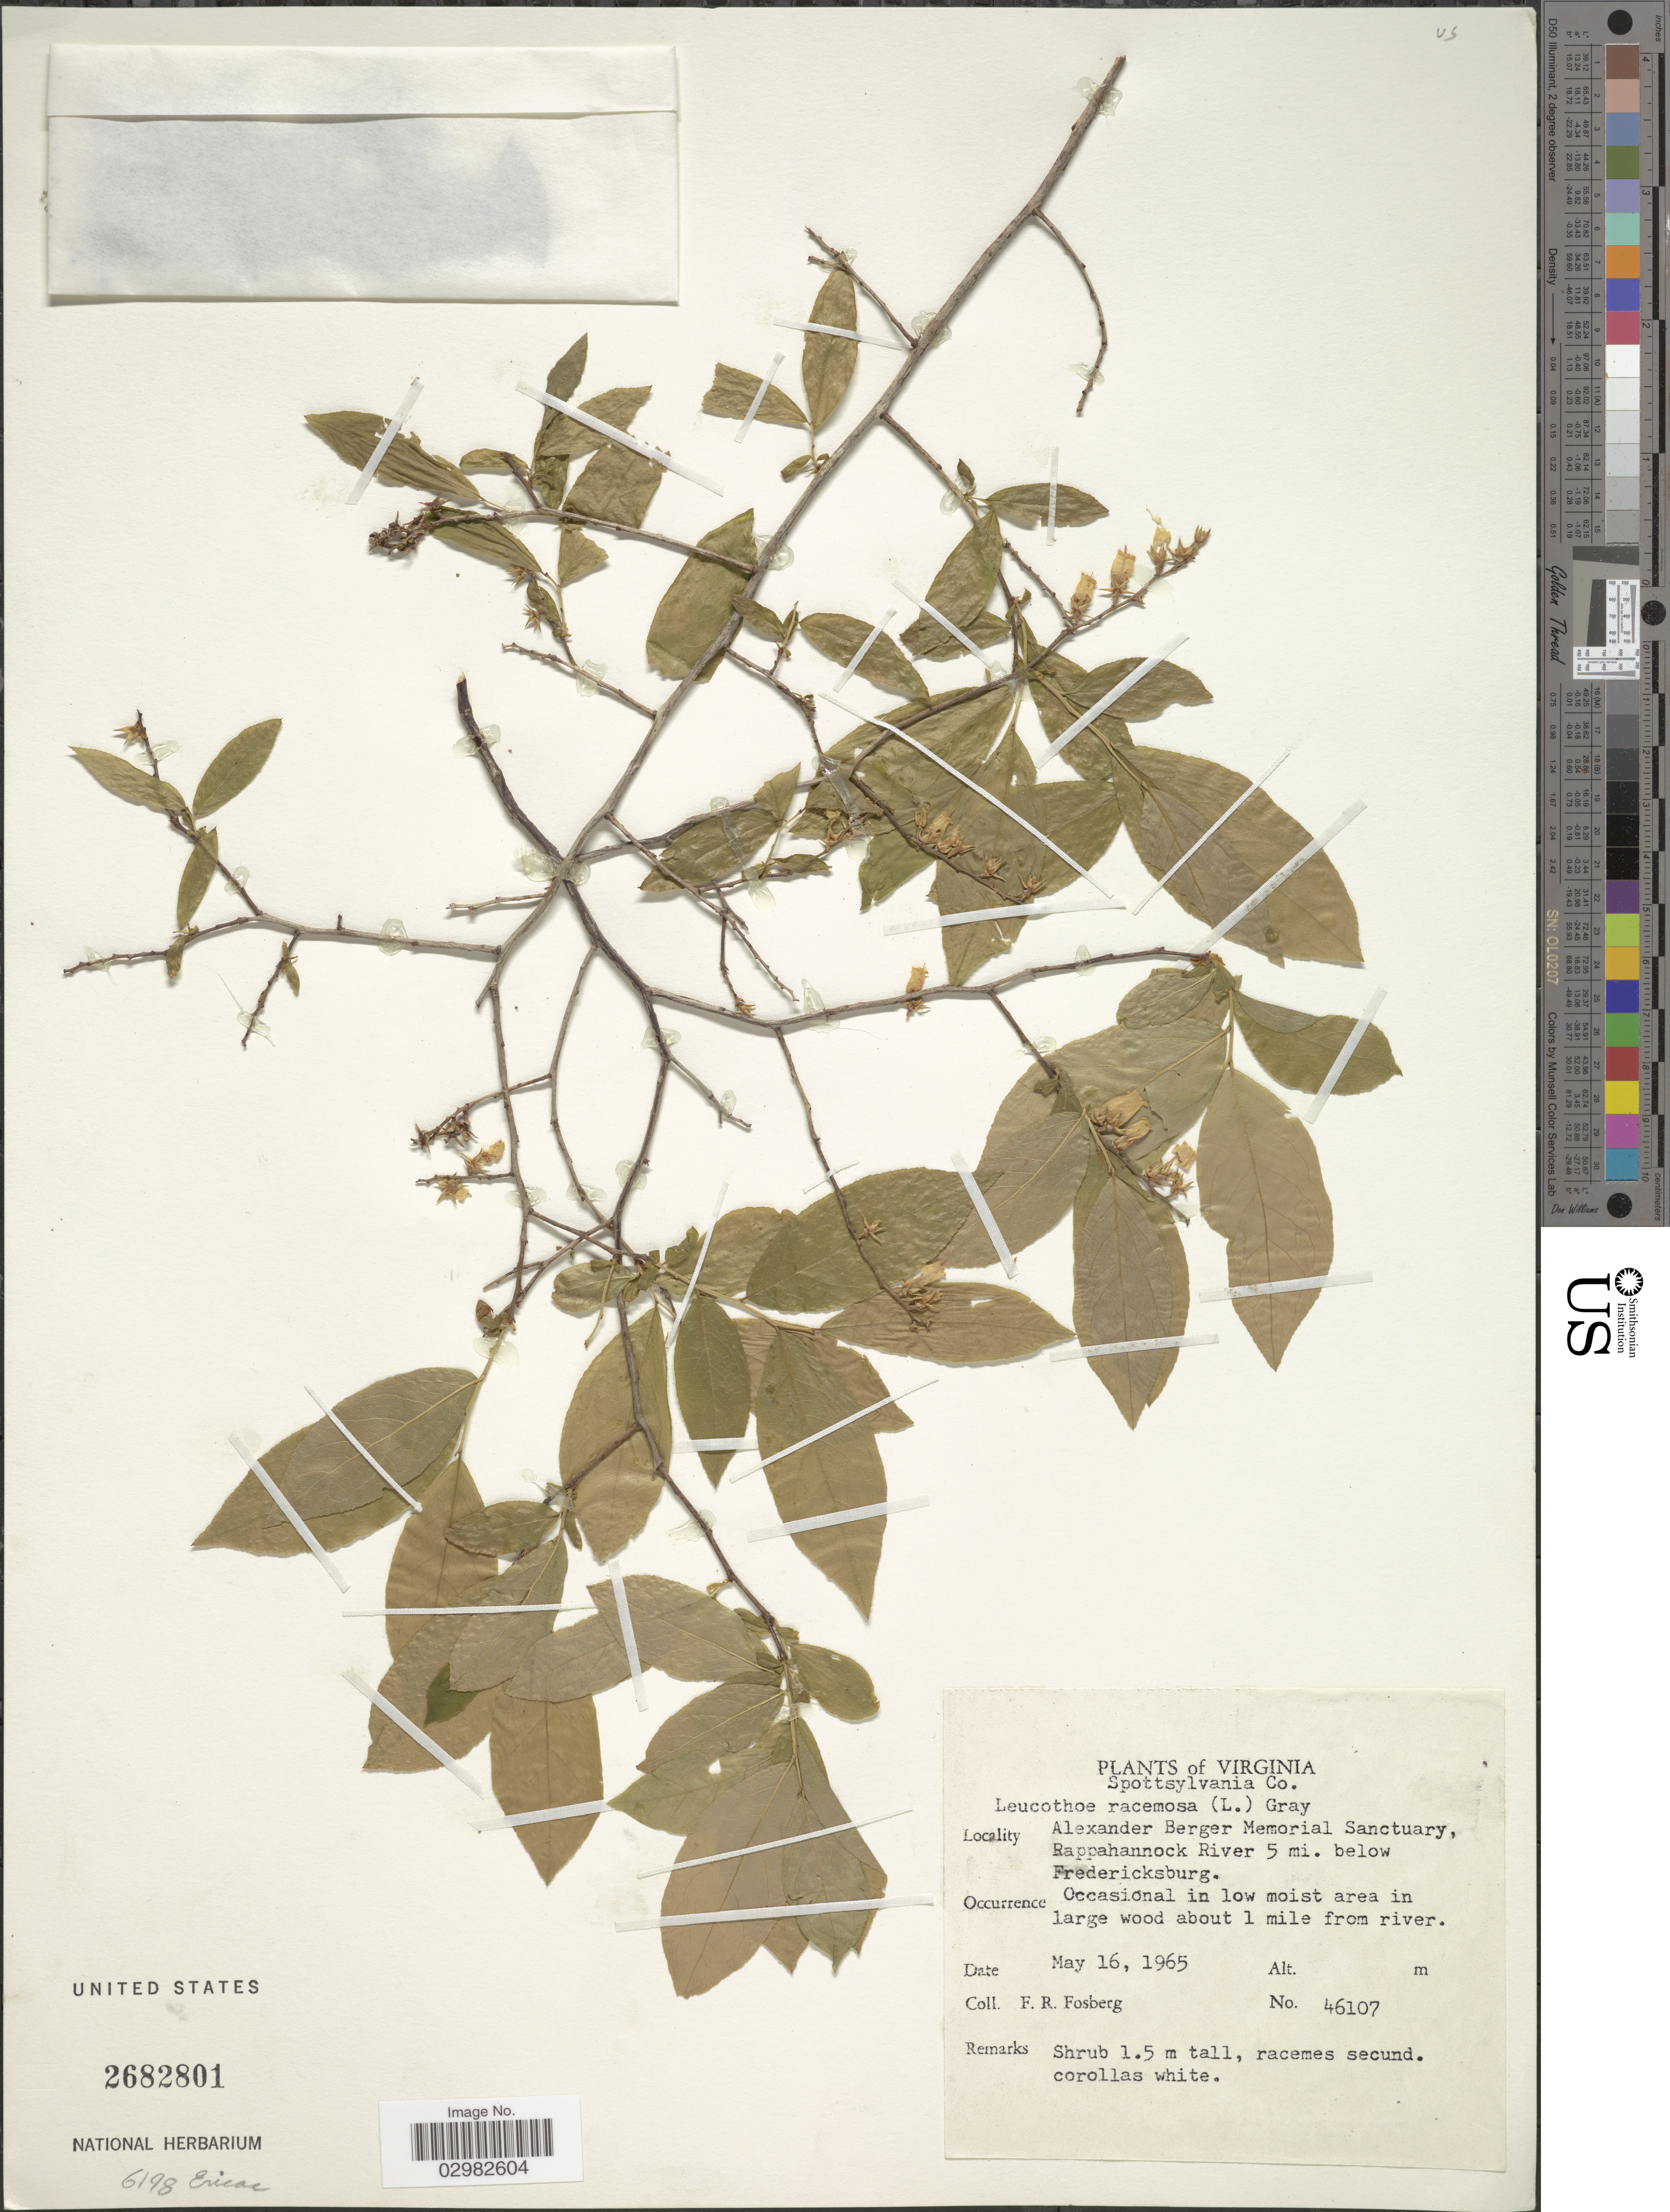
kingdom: Plantae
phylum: Tracheophyta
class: Magnoliopsida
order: Ericales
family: Ericaceae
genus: Leucothoe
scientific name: Leucothoë racemosa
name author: (L.) A. Gray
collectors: F. R. Fosberg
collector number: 46107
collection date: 1965-05-16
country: United States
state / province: Virginia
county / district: Spotsylvania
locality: Spottsylvania Co., Alexander Berger Memorial Sanctuary, Rappahannock River 5 mi. below Fredericksburg.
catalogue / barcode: US 2682801